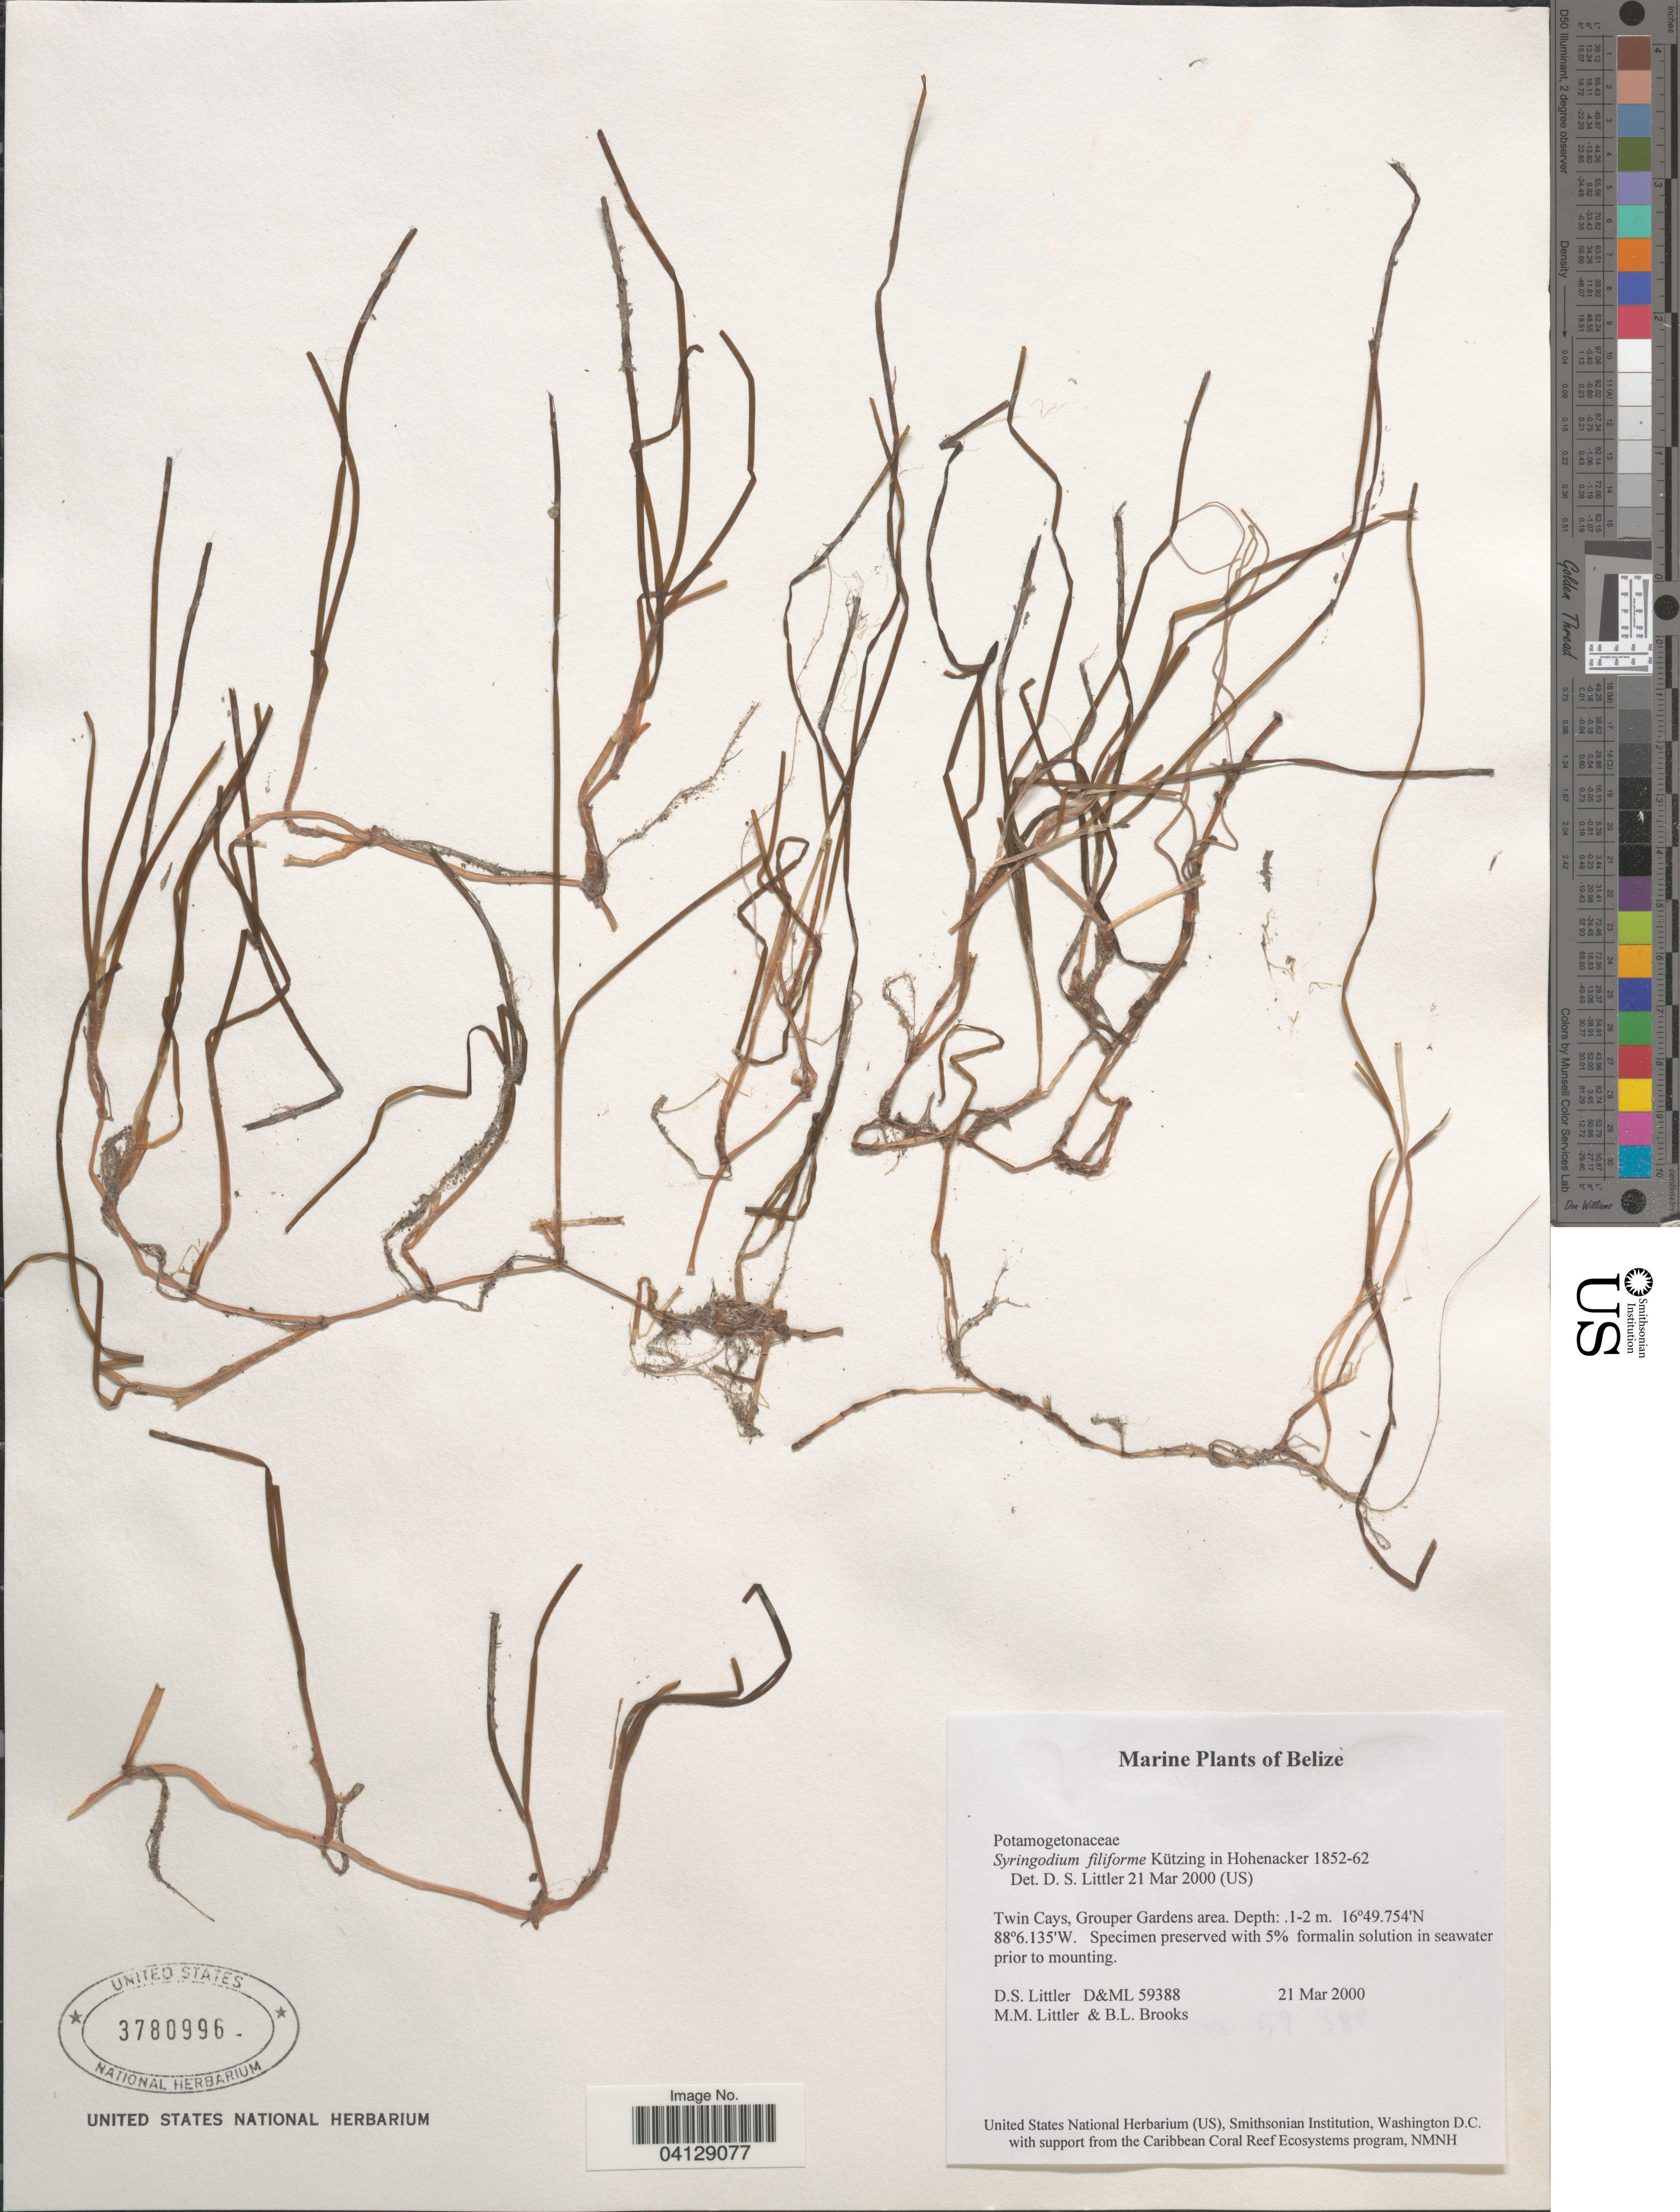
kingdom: Plantae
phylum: Tracheophyta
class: Liliopsida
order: Alismatales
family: Cymodoceaceae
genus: Syringodium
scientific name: Syringodium filiforme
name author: Kütz.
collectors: D. S. Littler & B. Brooks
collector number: D&ML59388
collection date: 2000-03-21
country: Belize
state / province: Belize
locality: Twin Cays, Grouper Gardens area.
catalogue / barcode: US 3780996